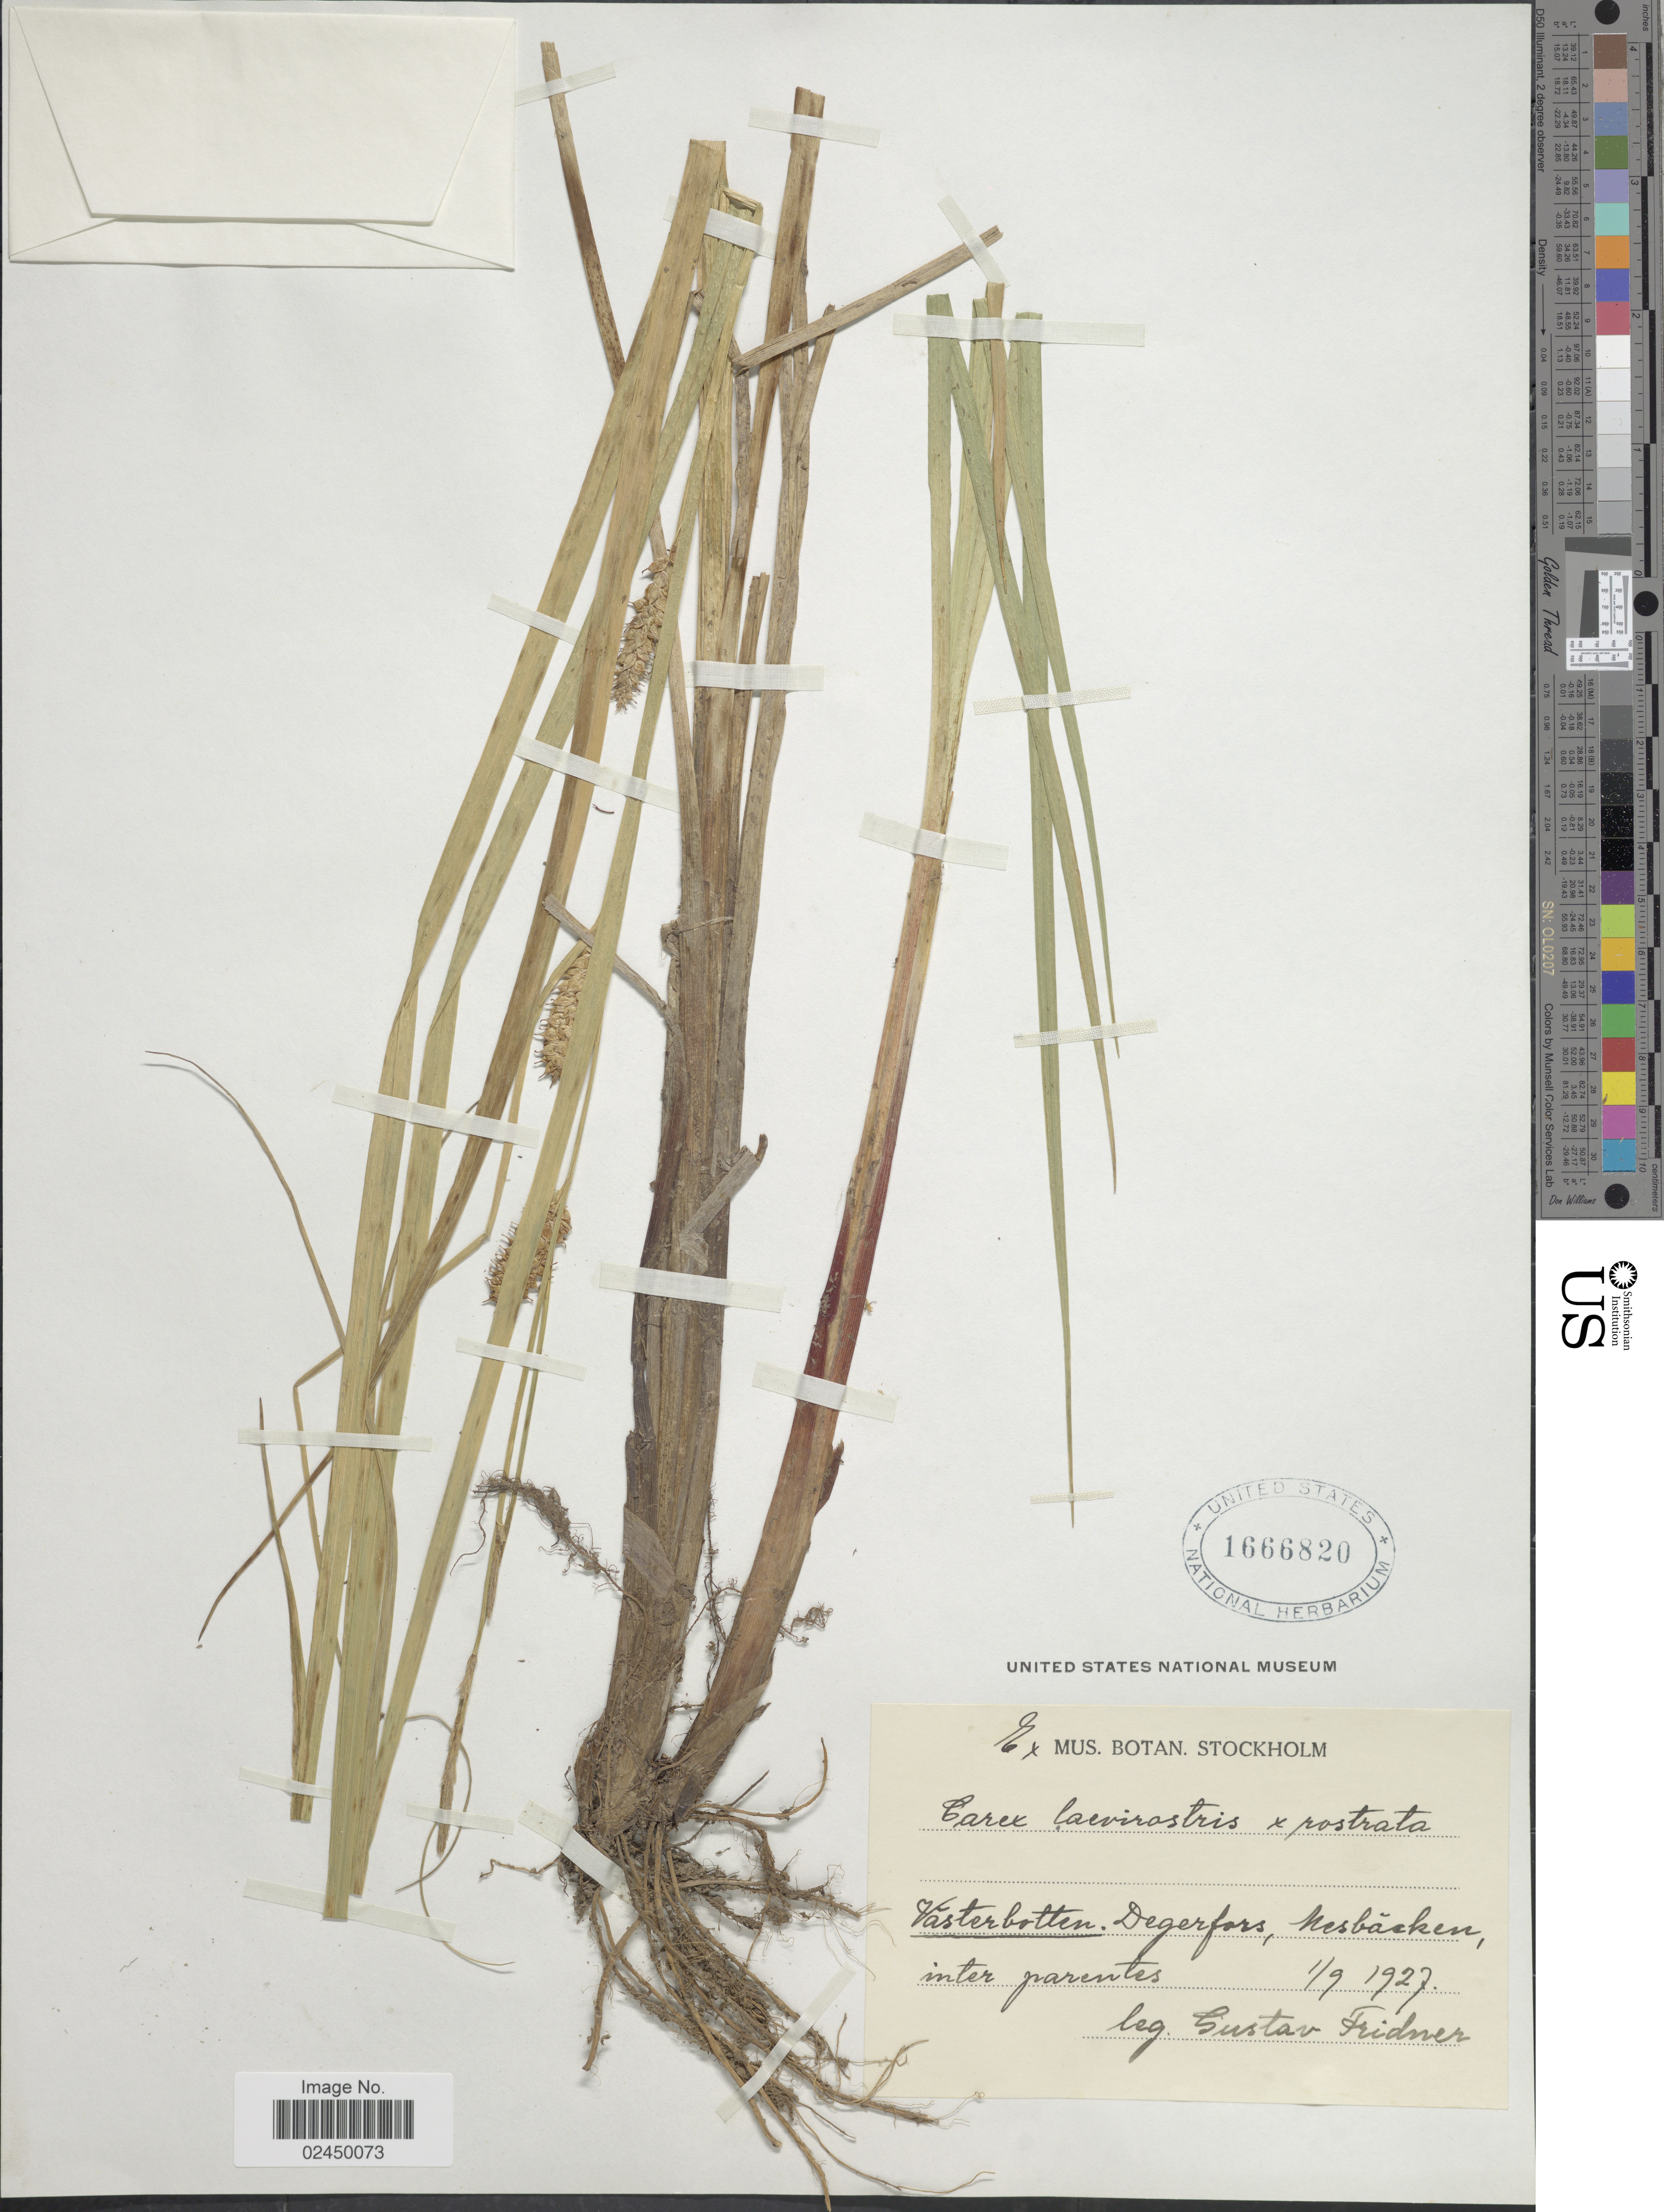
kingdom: Plantae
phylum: Tracheophyta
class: Liliopsida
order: Poales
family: Cyperaceae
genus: Carex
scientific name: Carex utriculata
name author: Boott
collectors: G. Fridner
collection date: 1927-09-01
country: Sweden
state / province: Västerbotten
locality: Vasterbotten, Degerfors, Nesbäcken, inter parentes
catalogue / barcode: US 1666820